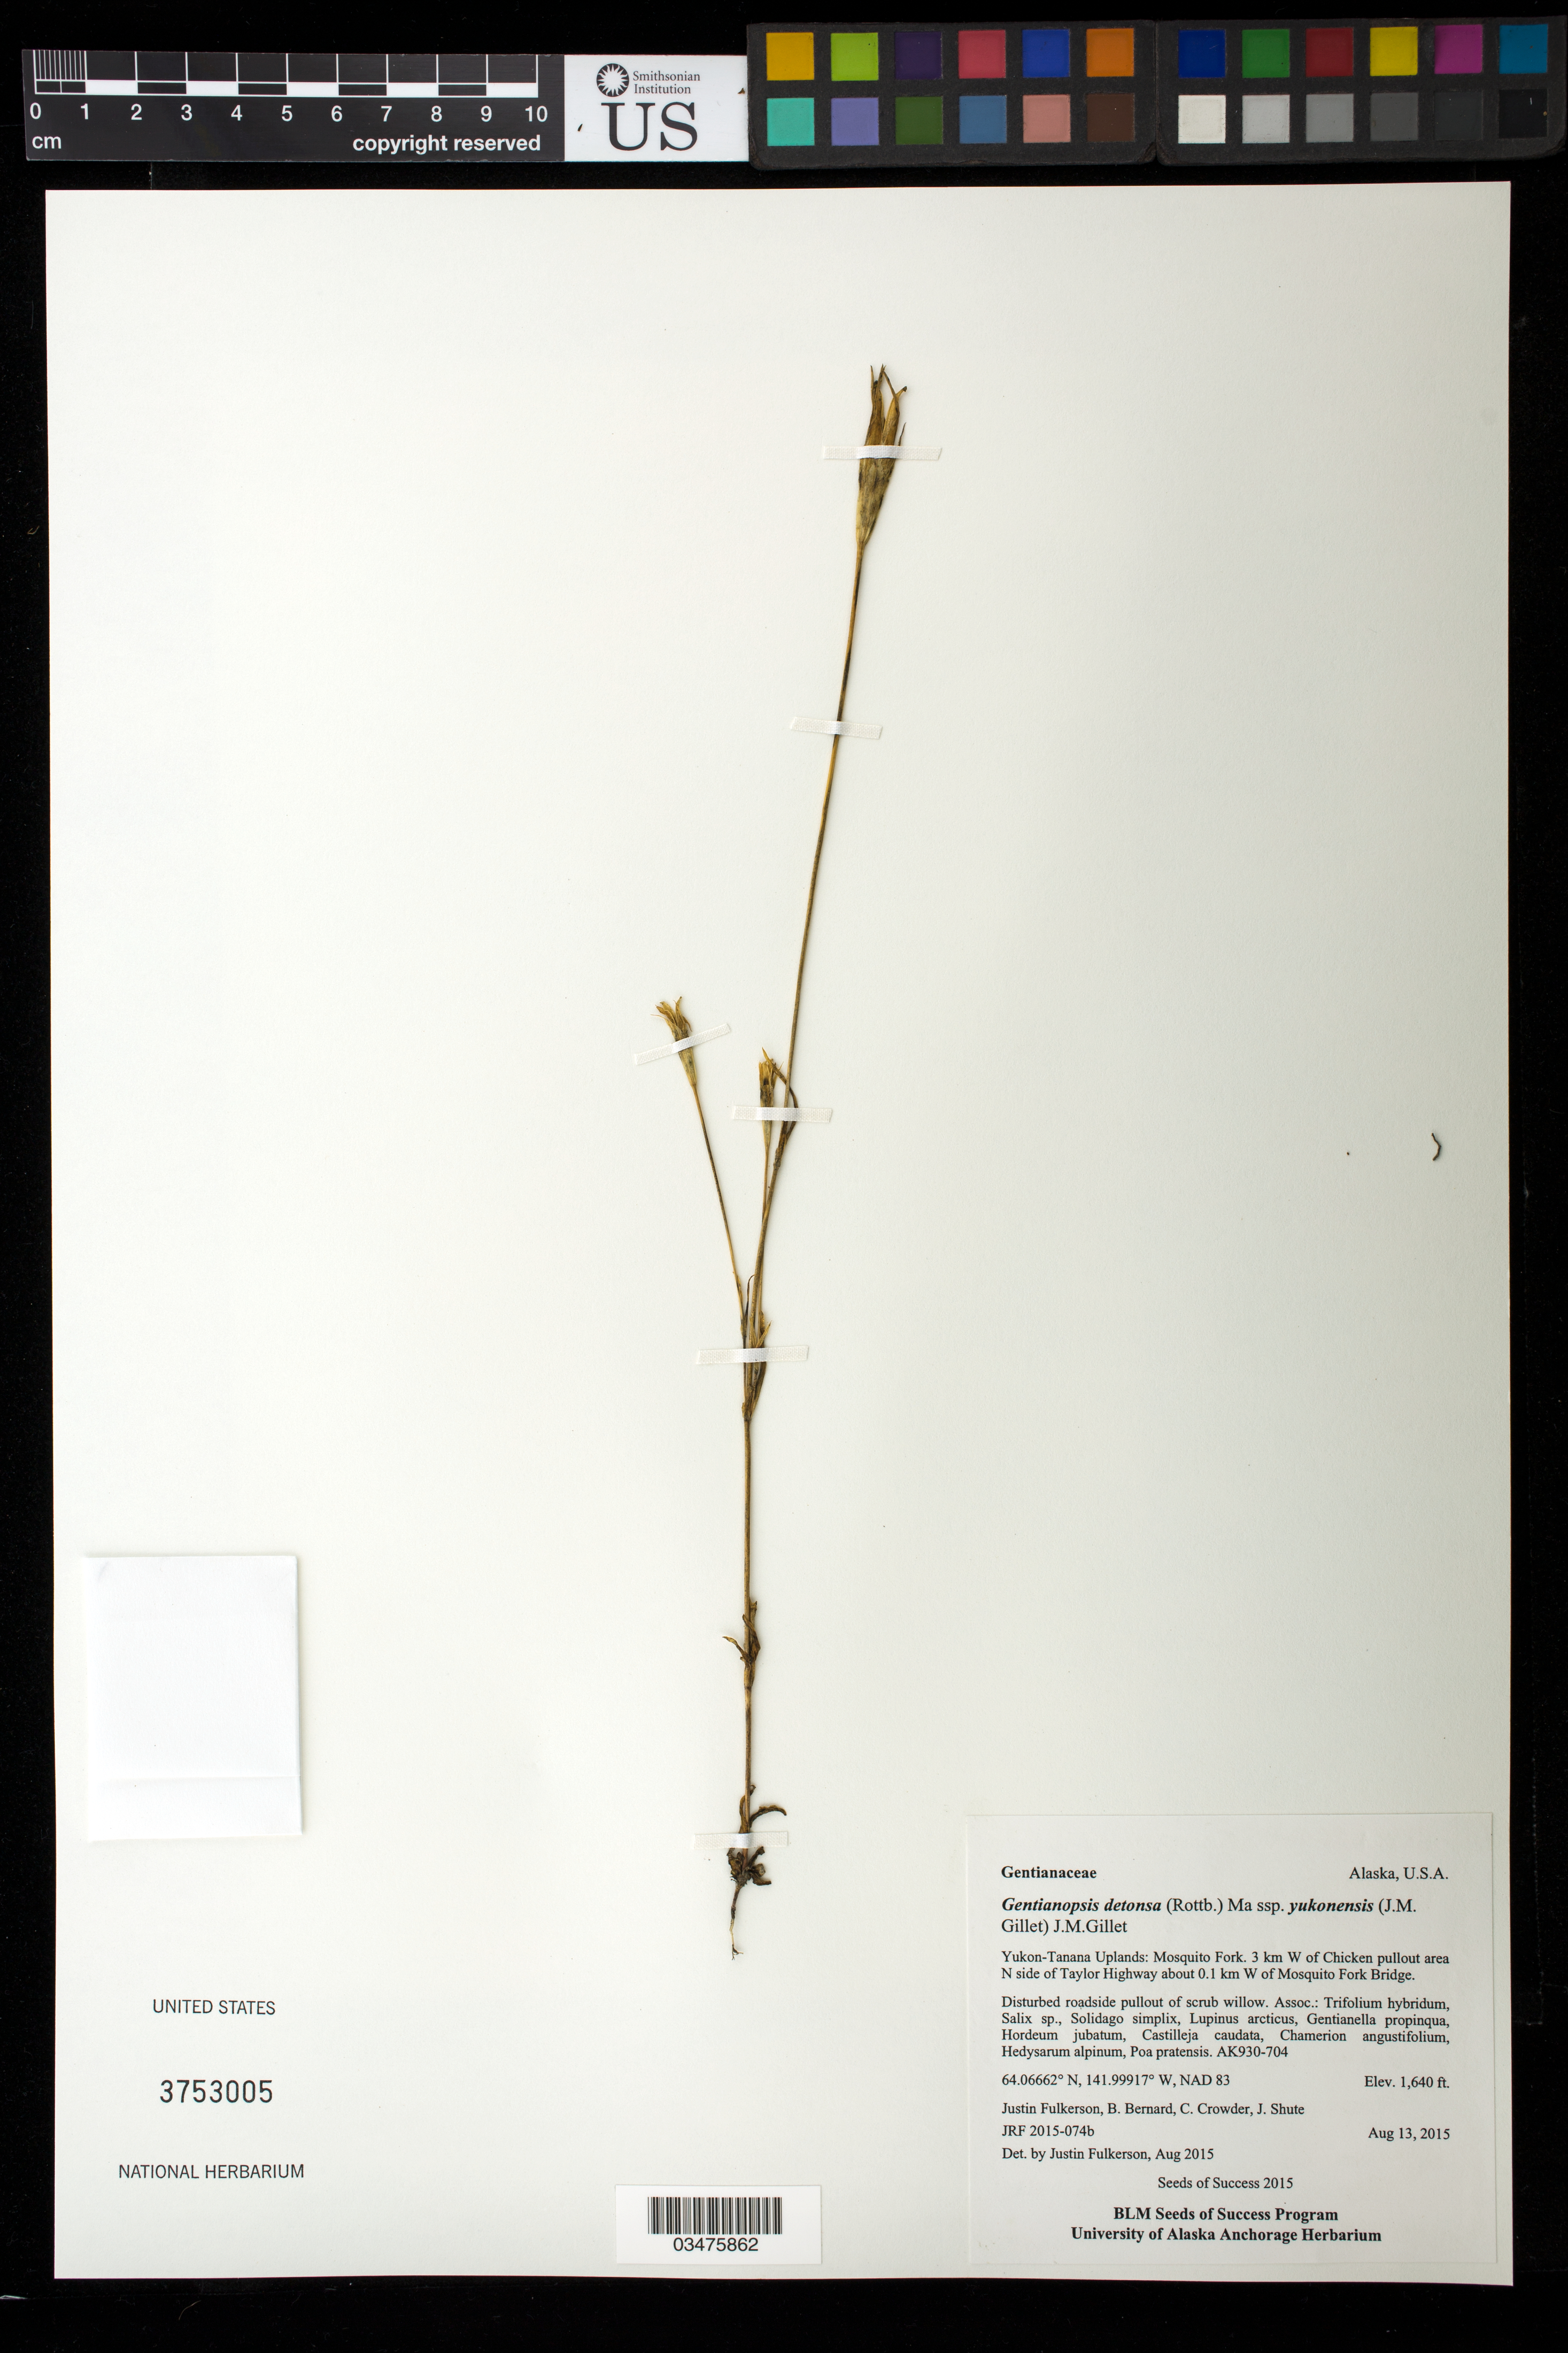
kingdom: Plantae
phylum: Tracheophyta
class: Magnoliopsida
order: Gentianales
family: Gentianaceae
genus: Gentianopsis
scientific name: Gentianopsis detonsa subsp. yukonensis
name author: (J.M. Gillett) J.M. Gillett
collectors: J. Fulkerson, C. Crowder, J. Shute & B. Bernard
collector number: AK930-704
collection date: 2015-08-13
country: United States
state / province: Alaska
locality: Yukon-Tanana Uplands, Mosquito Fork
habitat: Disturbed roadside pullout with scrub willow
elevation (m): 500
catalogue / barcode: US 3753005